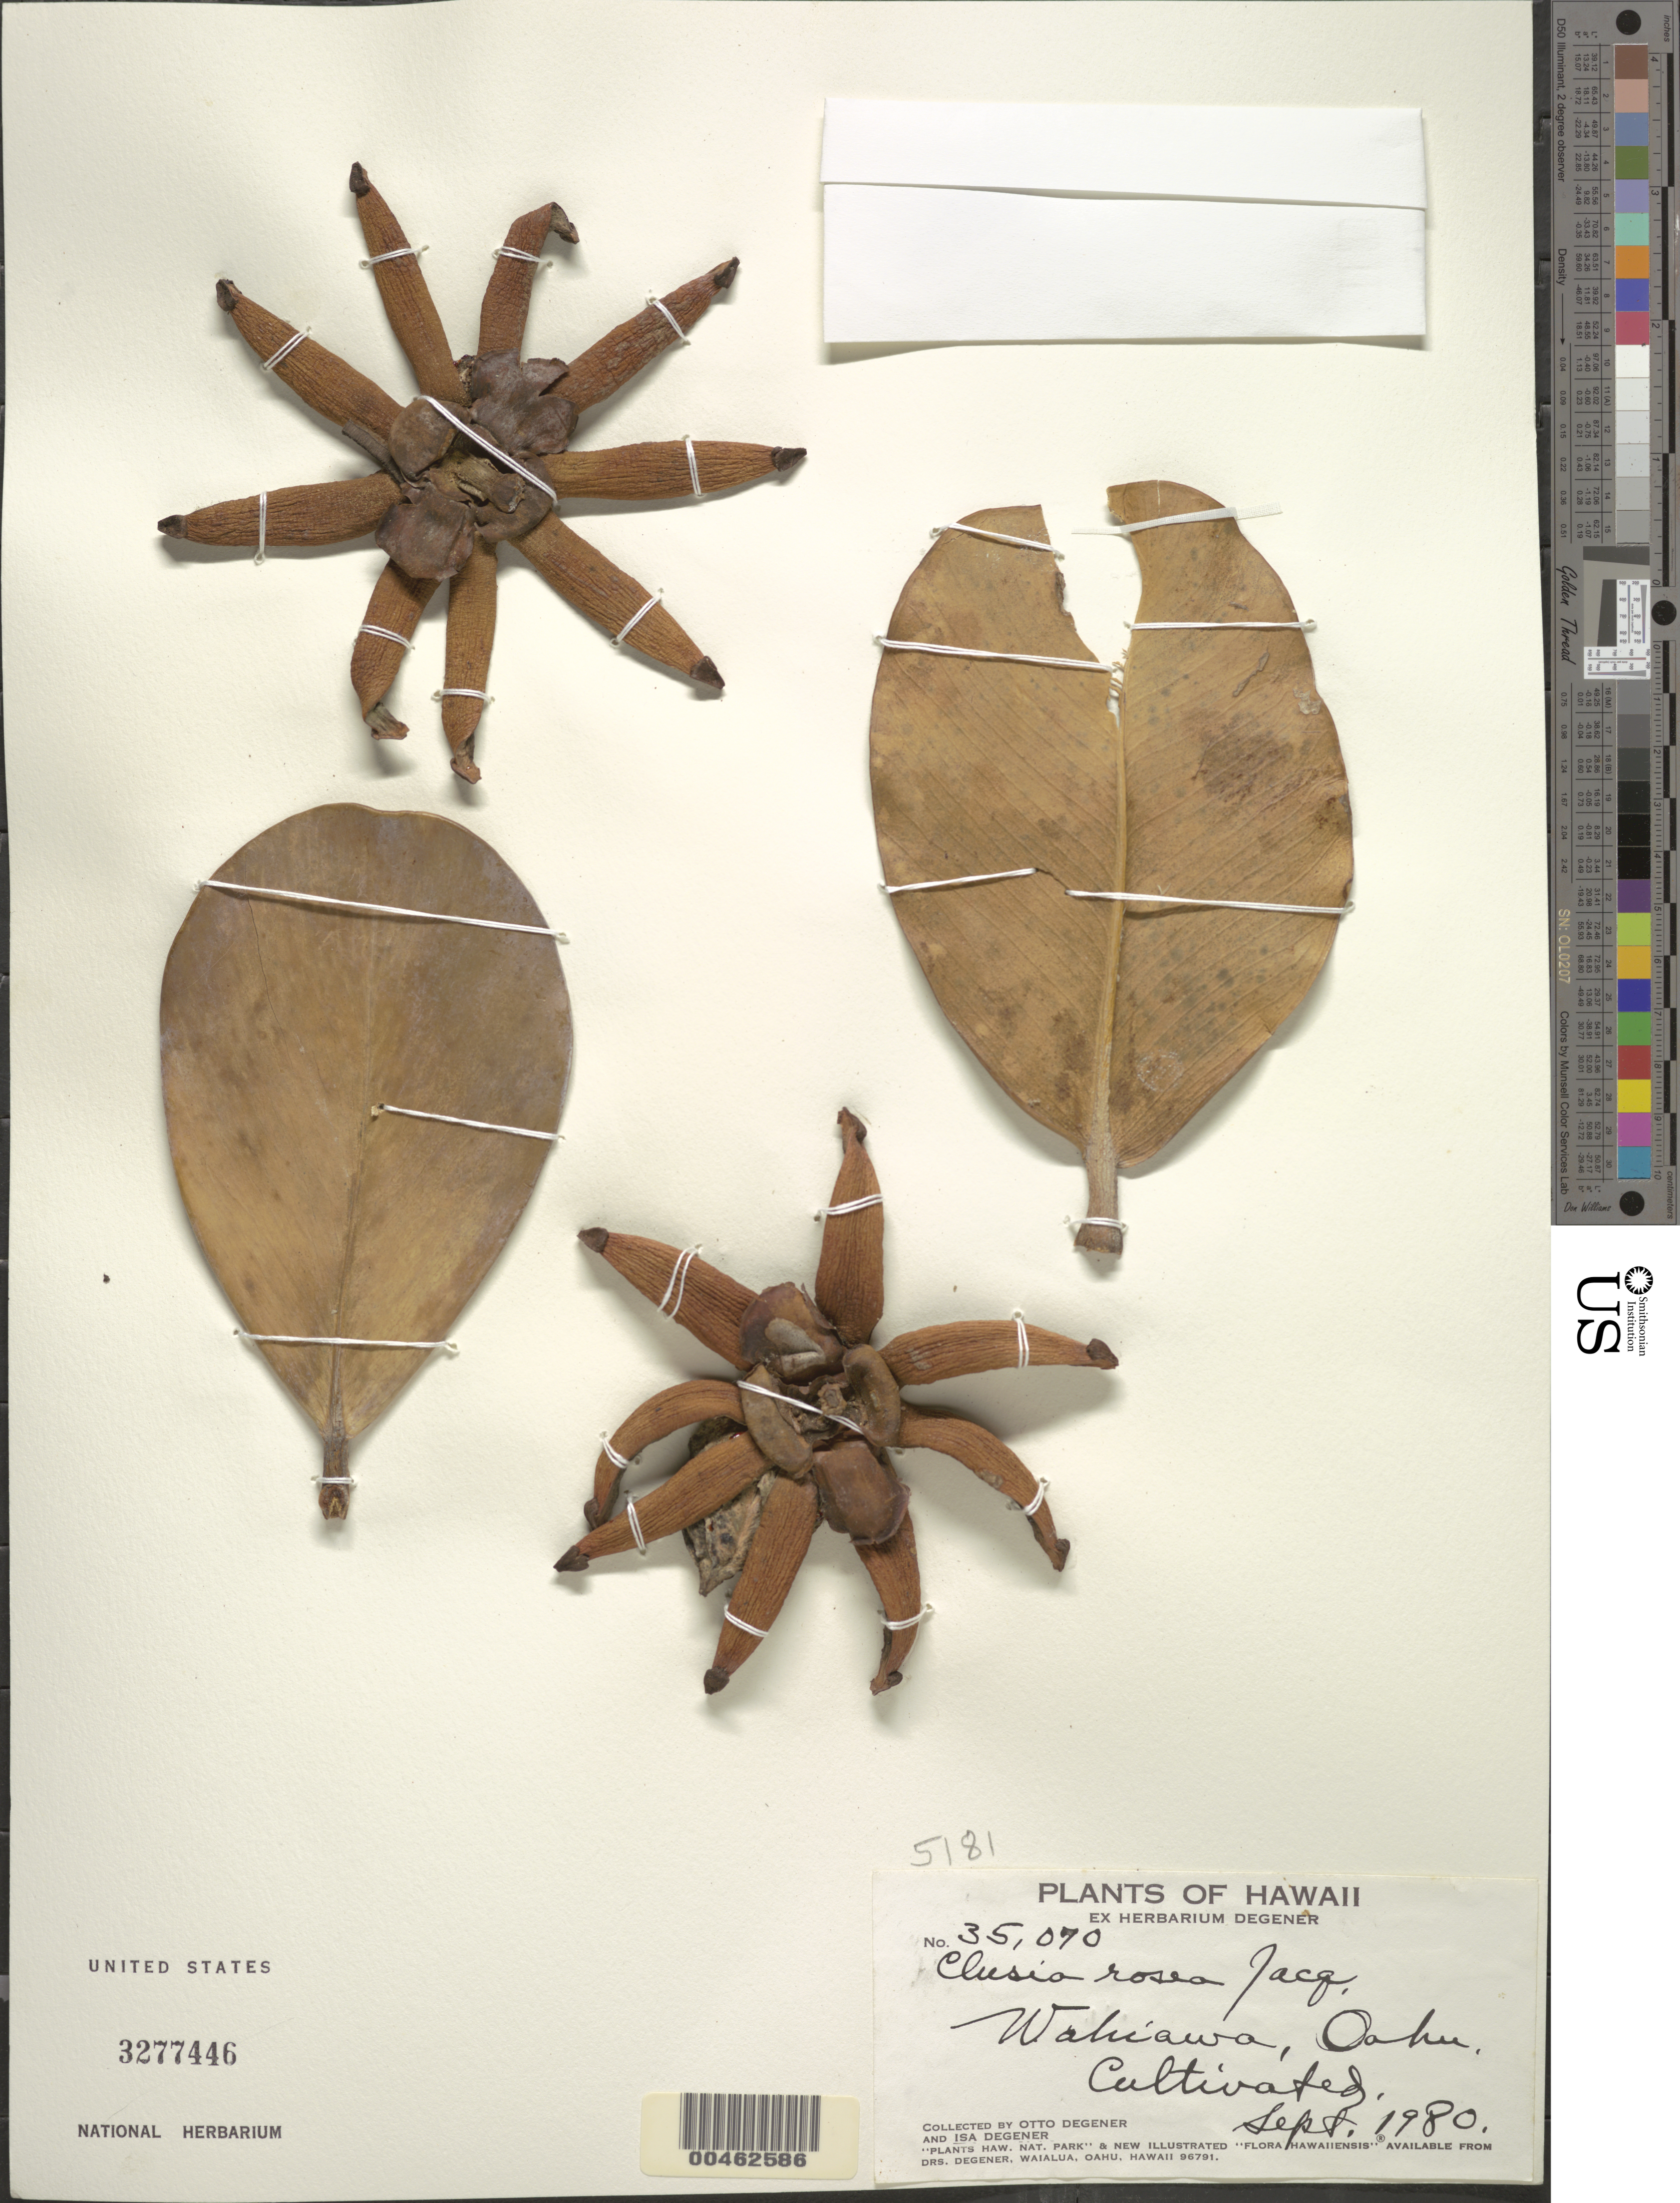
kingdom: Plantae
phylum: Tracheophyta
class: Magnoliopsida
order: Malpighiales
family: Clusiaceae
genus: Clusia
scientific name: Clusia rosea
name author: Jacq.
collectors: O. Degener & I. Degener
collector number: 35070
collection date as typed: Sep 1980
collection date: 1980-09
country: United States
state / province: Hawaii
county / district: Honolulu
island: Oahu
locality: Wahiawa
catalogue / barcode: US 3277446